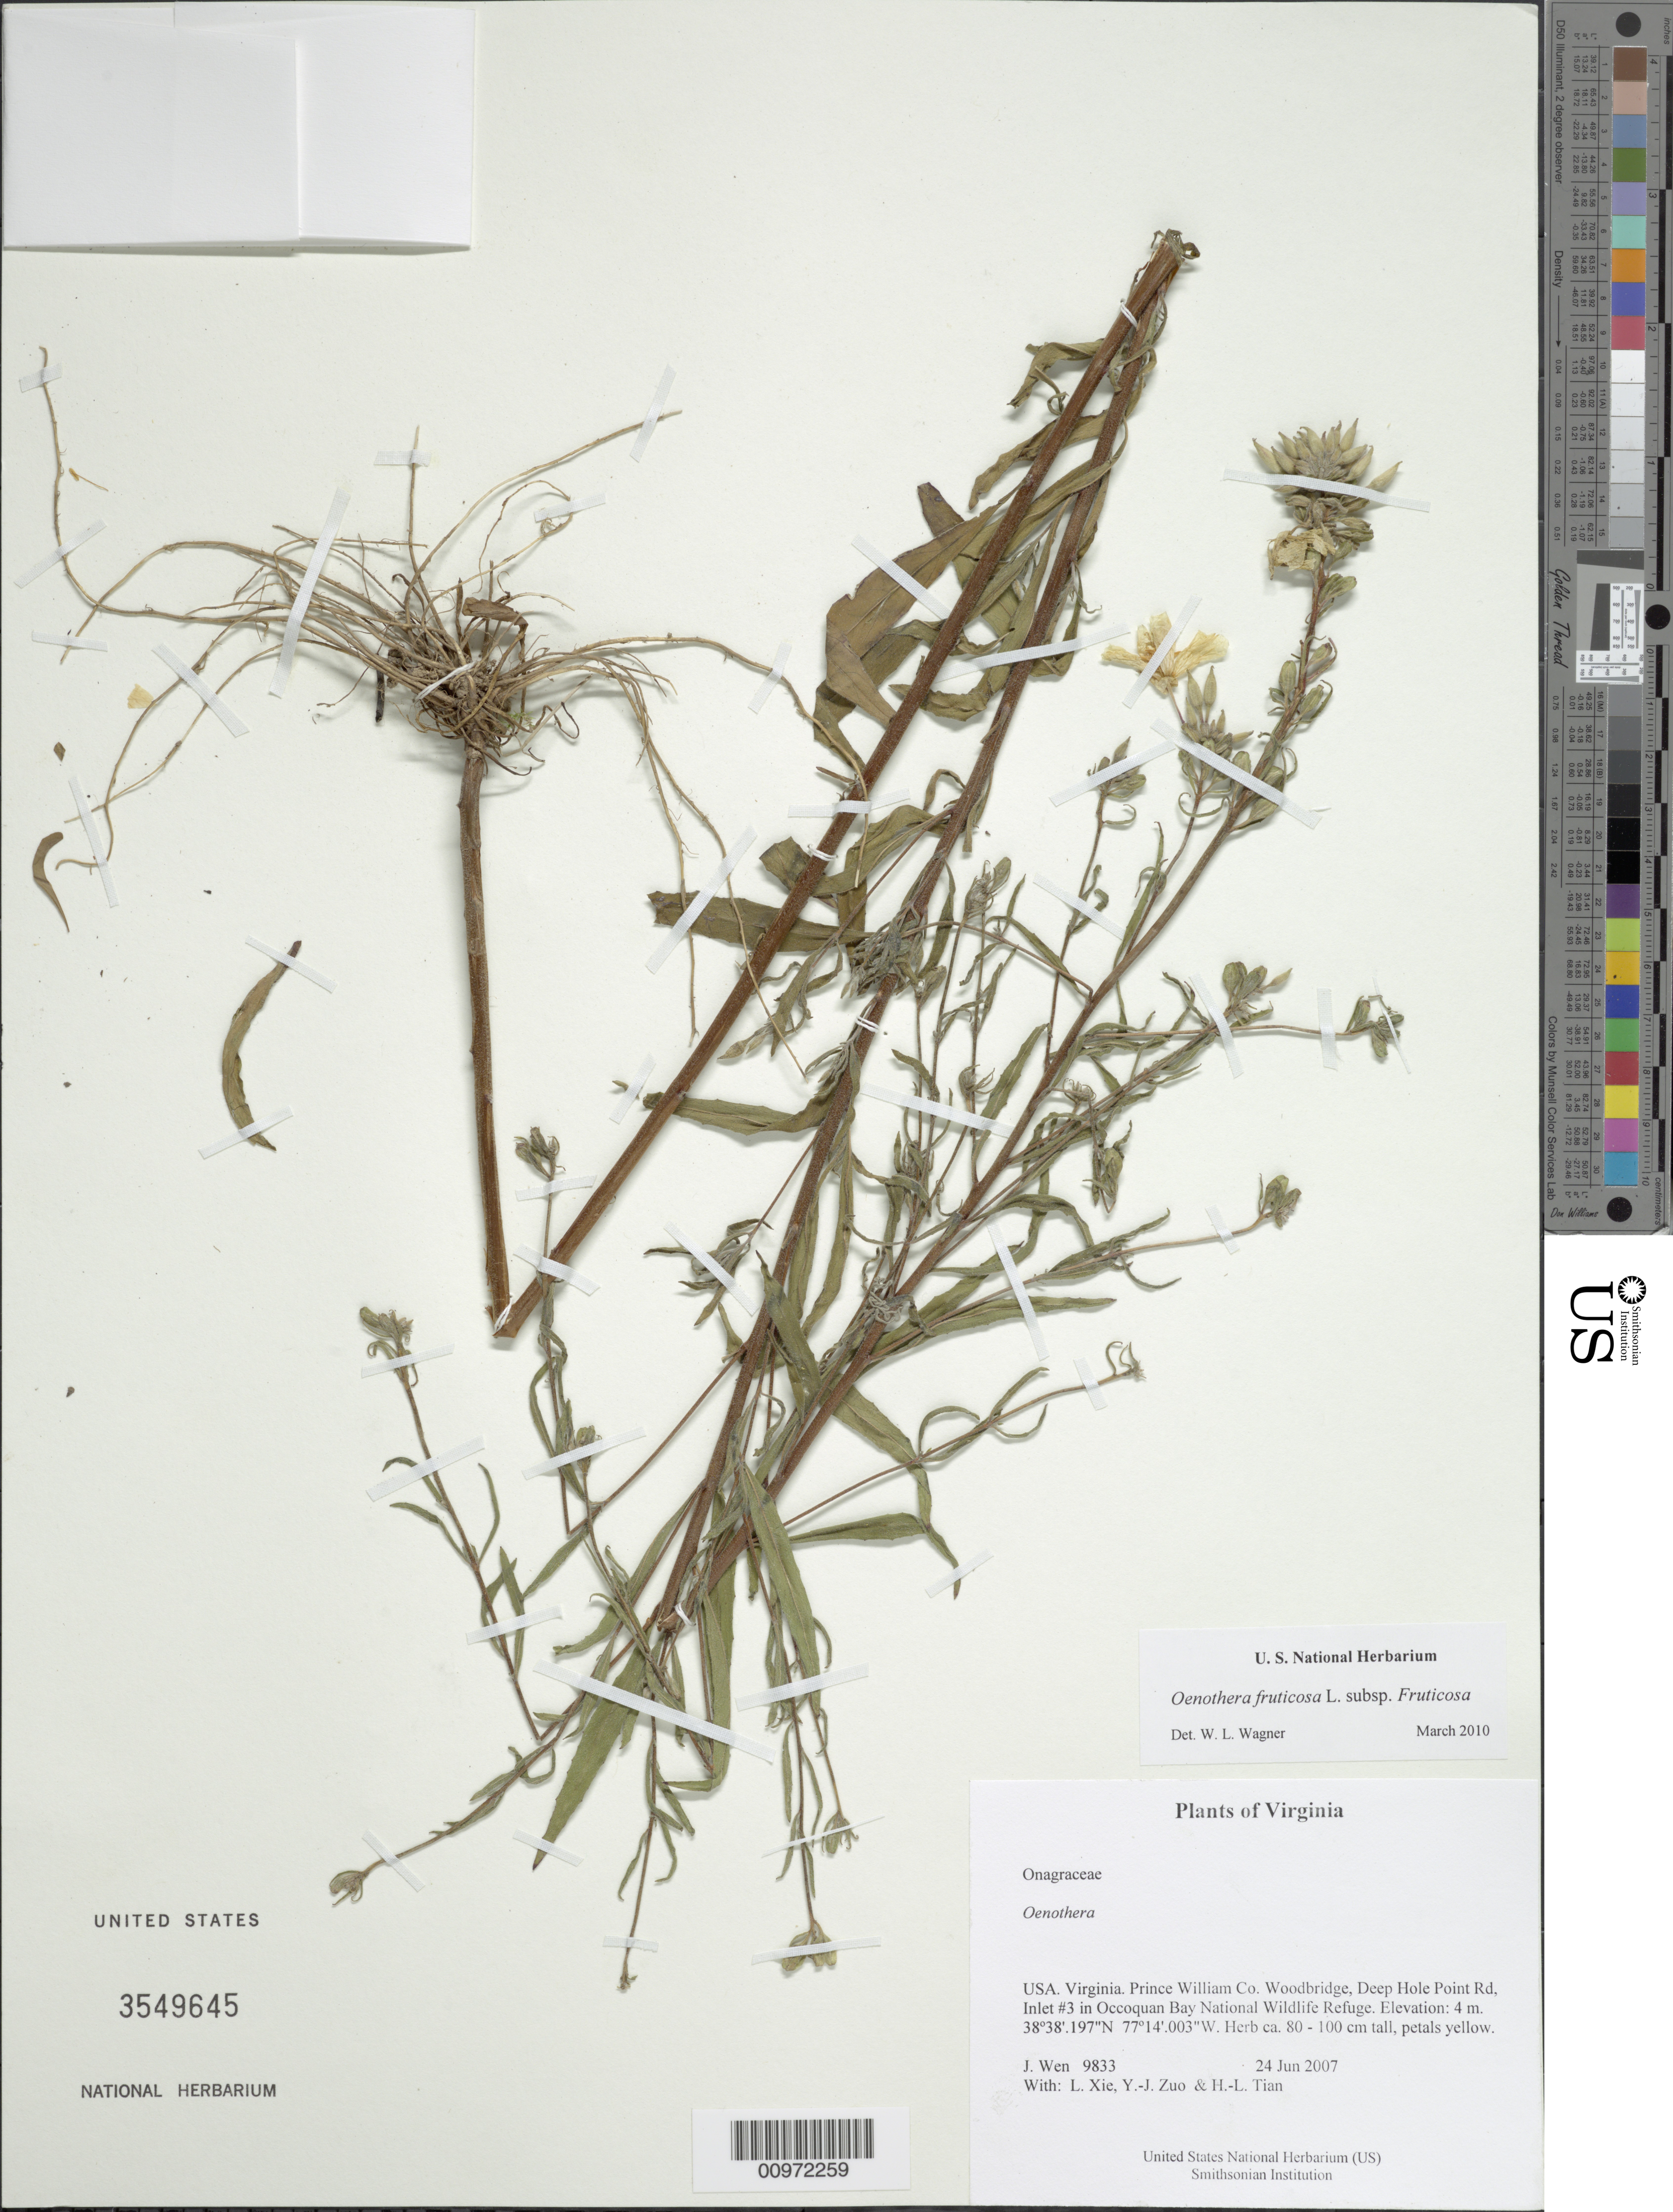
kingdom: Plantae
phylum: Tracheophyta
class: Magnoliopsida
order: Myrtales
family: Onagraceae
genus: Oenothera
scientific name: Oenothera fruticosa subsp. fruticosa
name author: L.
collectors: J. Wen, L. Xie, Y. Zuo & H. Tian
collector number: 9833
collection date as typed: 24 Jun 2007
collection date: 2007-06-24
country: United States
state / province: Virginia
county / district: Prince William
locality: Woodbridge, Deep Hole Point Rd, Inlet #3 in Occoquan Bay National Wildlife Refuge.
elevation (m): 4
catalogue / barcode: US 3549645